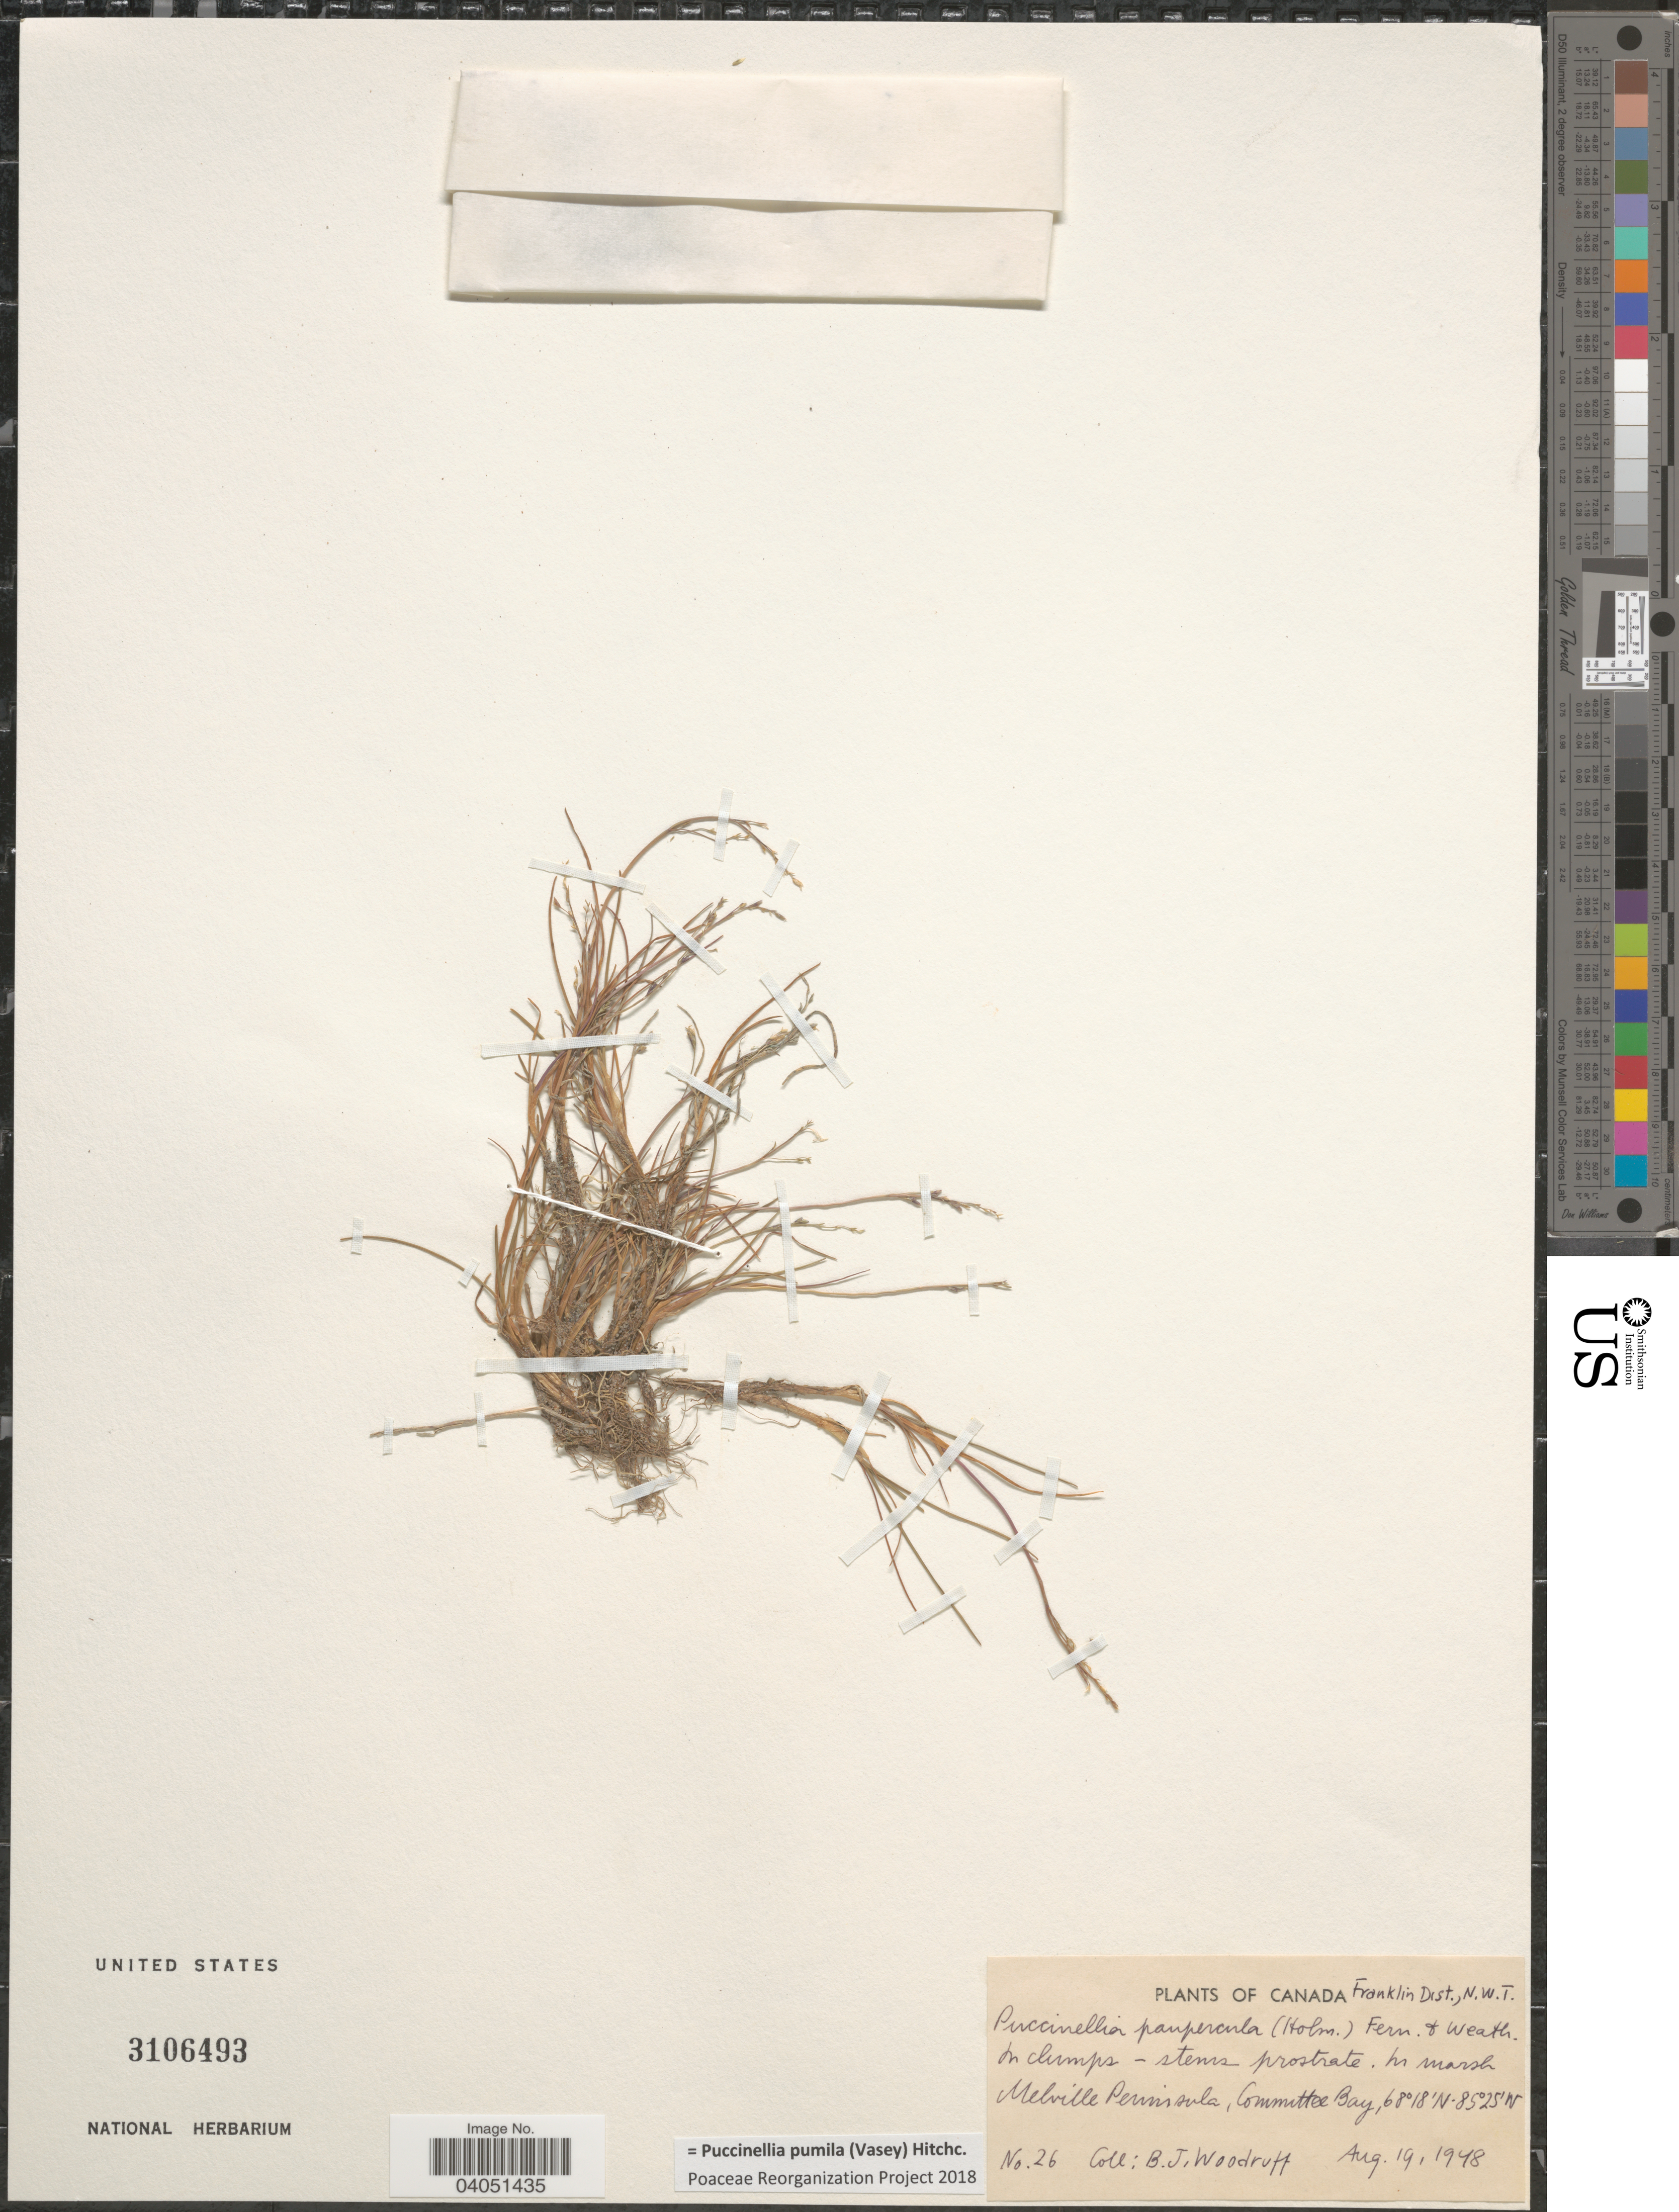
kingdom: Plantae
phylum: Tracheophyta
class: Liliopsida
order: Poales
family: Poaceae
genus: Puccinellia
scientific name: Puccinellia pumila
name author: (Vasey) Hitchc.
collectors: B. Woodruff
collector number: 26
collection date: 1948-08-19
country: Canada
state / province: Northwest Territories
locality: Franklin Dist. Melville Peninsula, Committee Bay.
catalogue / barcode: US 3106493